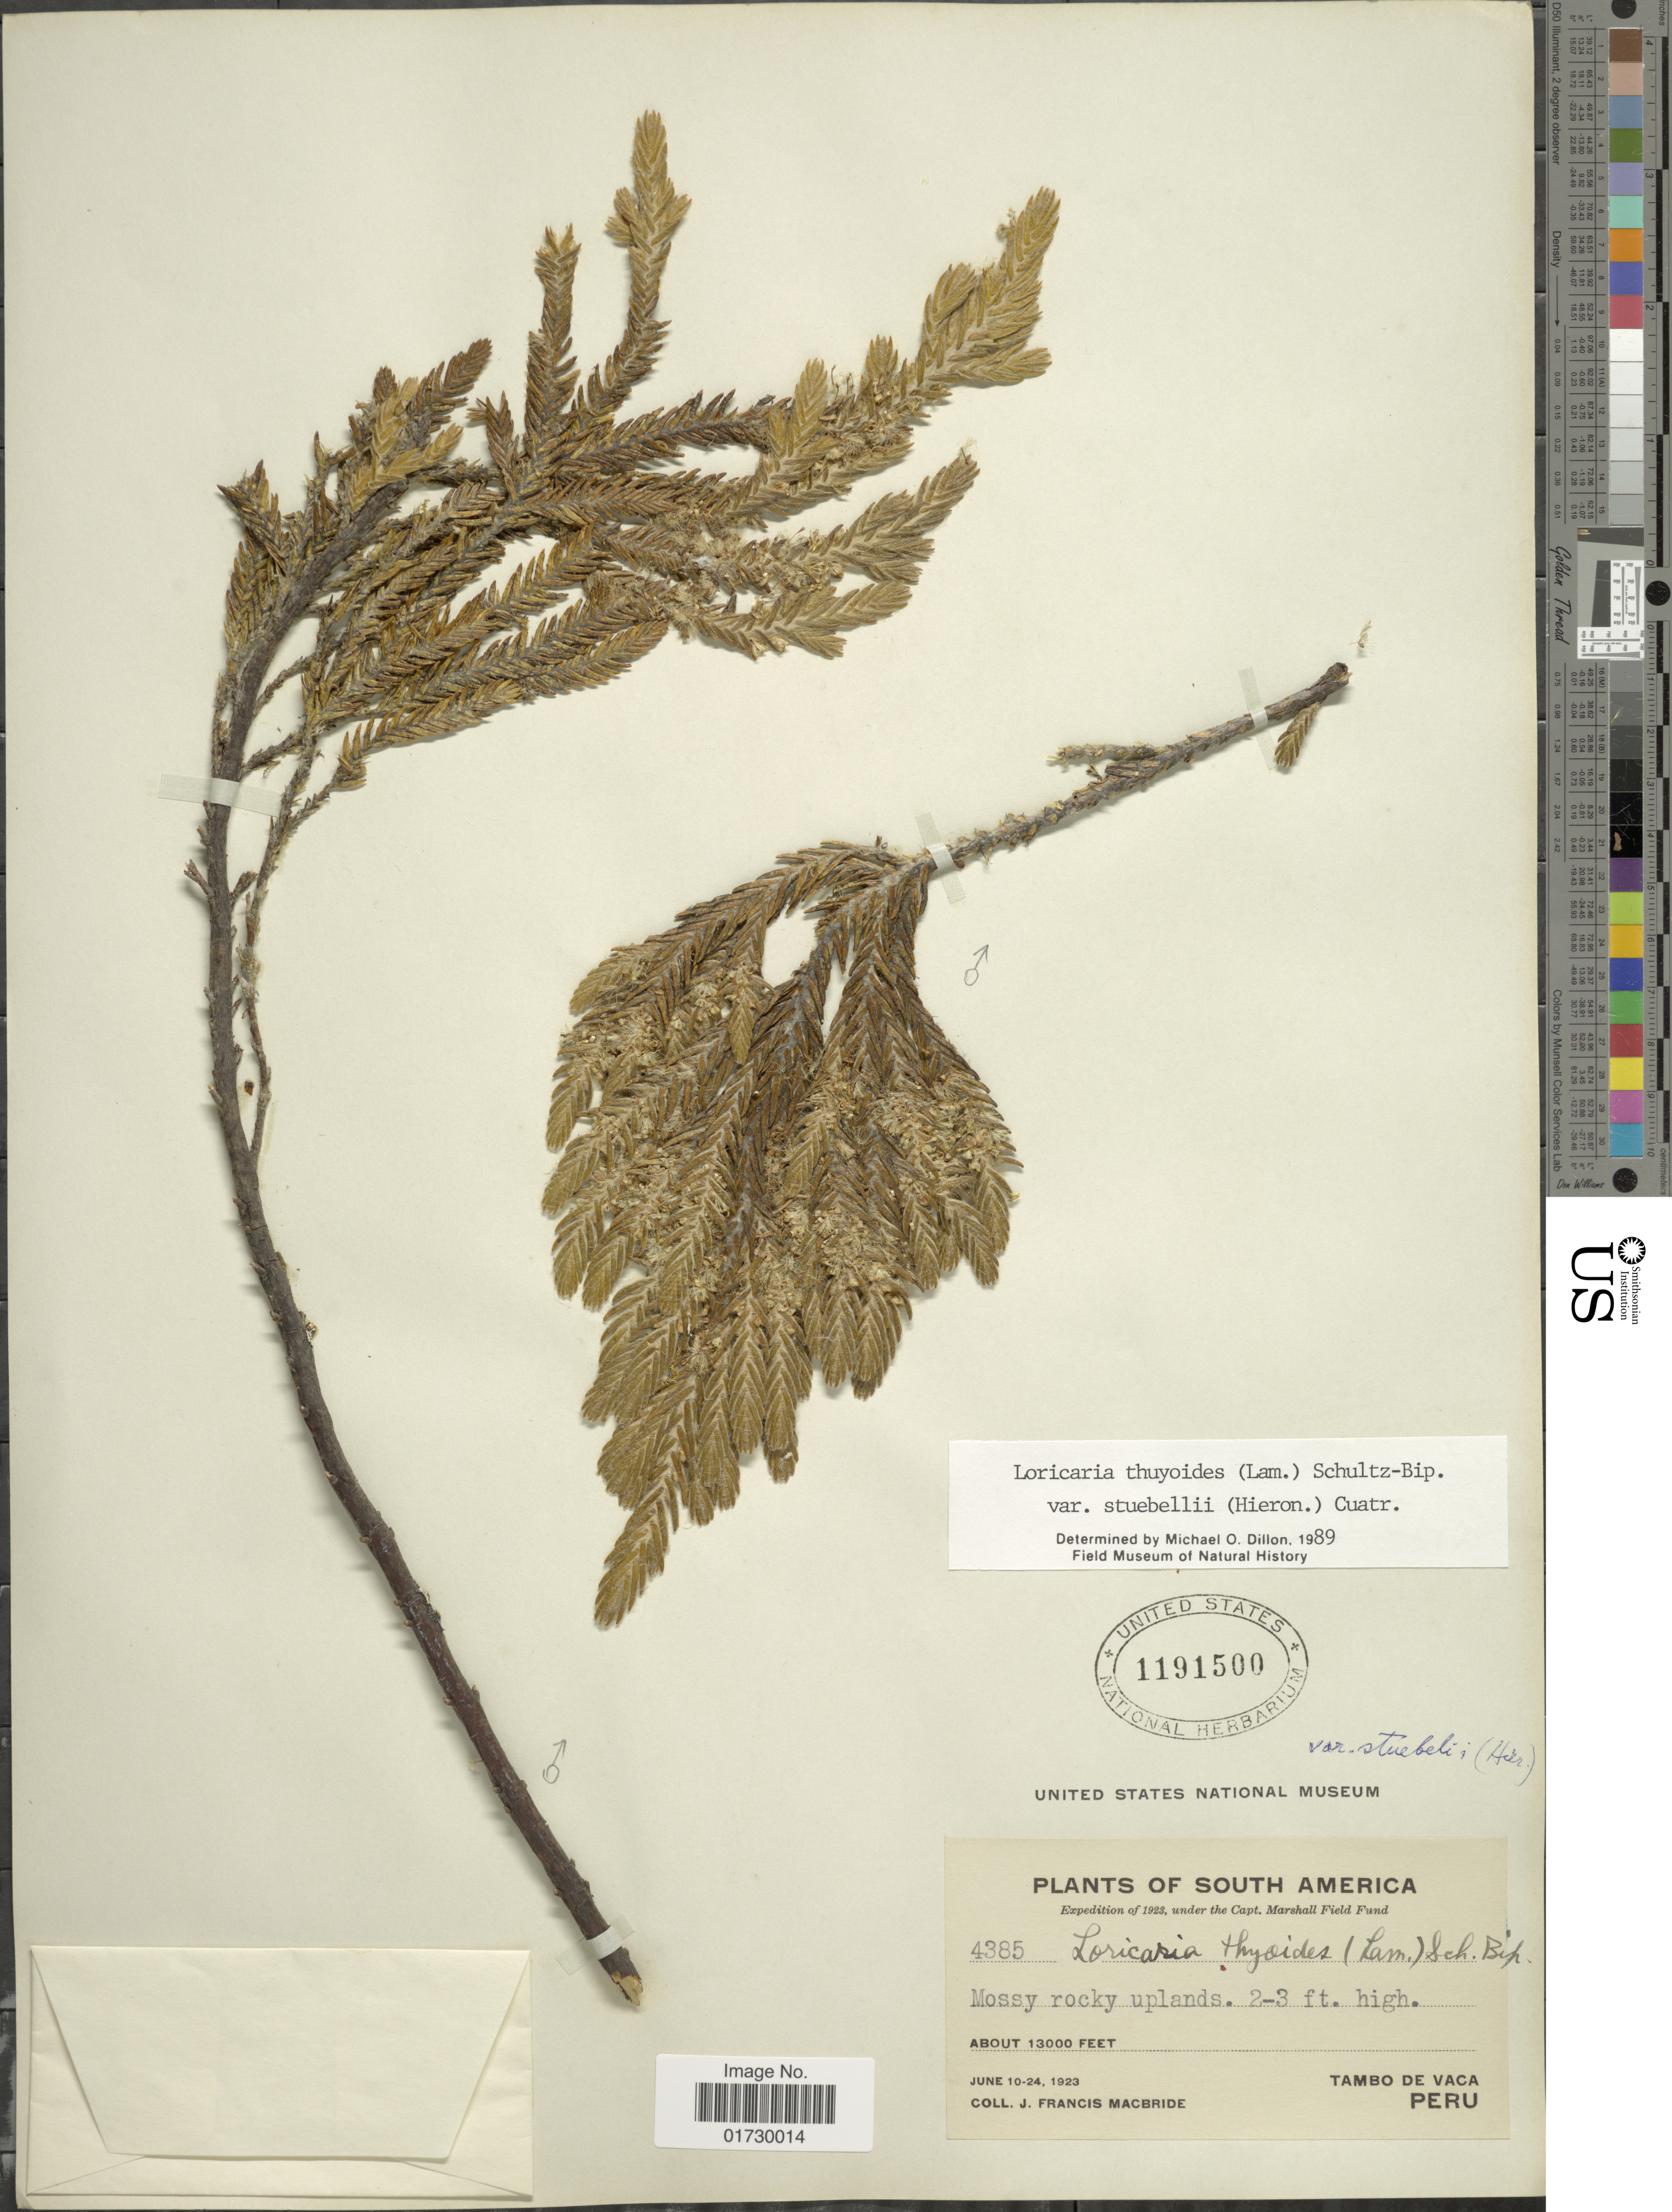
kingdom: Plantae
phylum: Tracheophyta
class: Magnoliopsida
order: Asterales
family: Asteraceae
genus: Loricaria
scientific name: Loricaria thuyoides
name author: (Lam.) Sch. Bip.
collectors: J. F. Macbride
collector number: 4385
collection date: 1923-06-10/1923-06-24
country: Peru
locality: Tambo de Vaca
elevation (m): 3962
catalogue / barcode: US 1191500